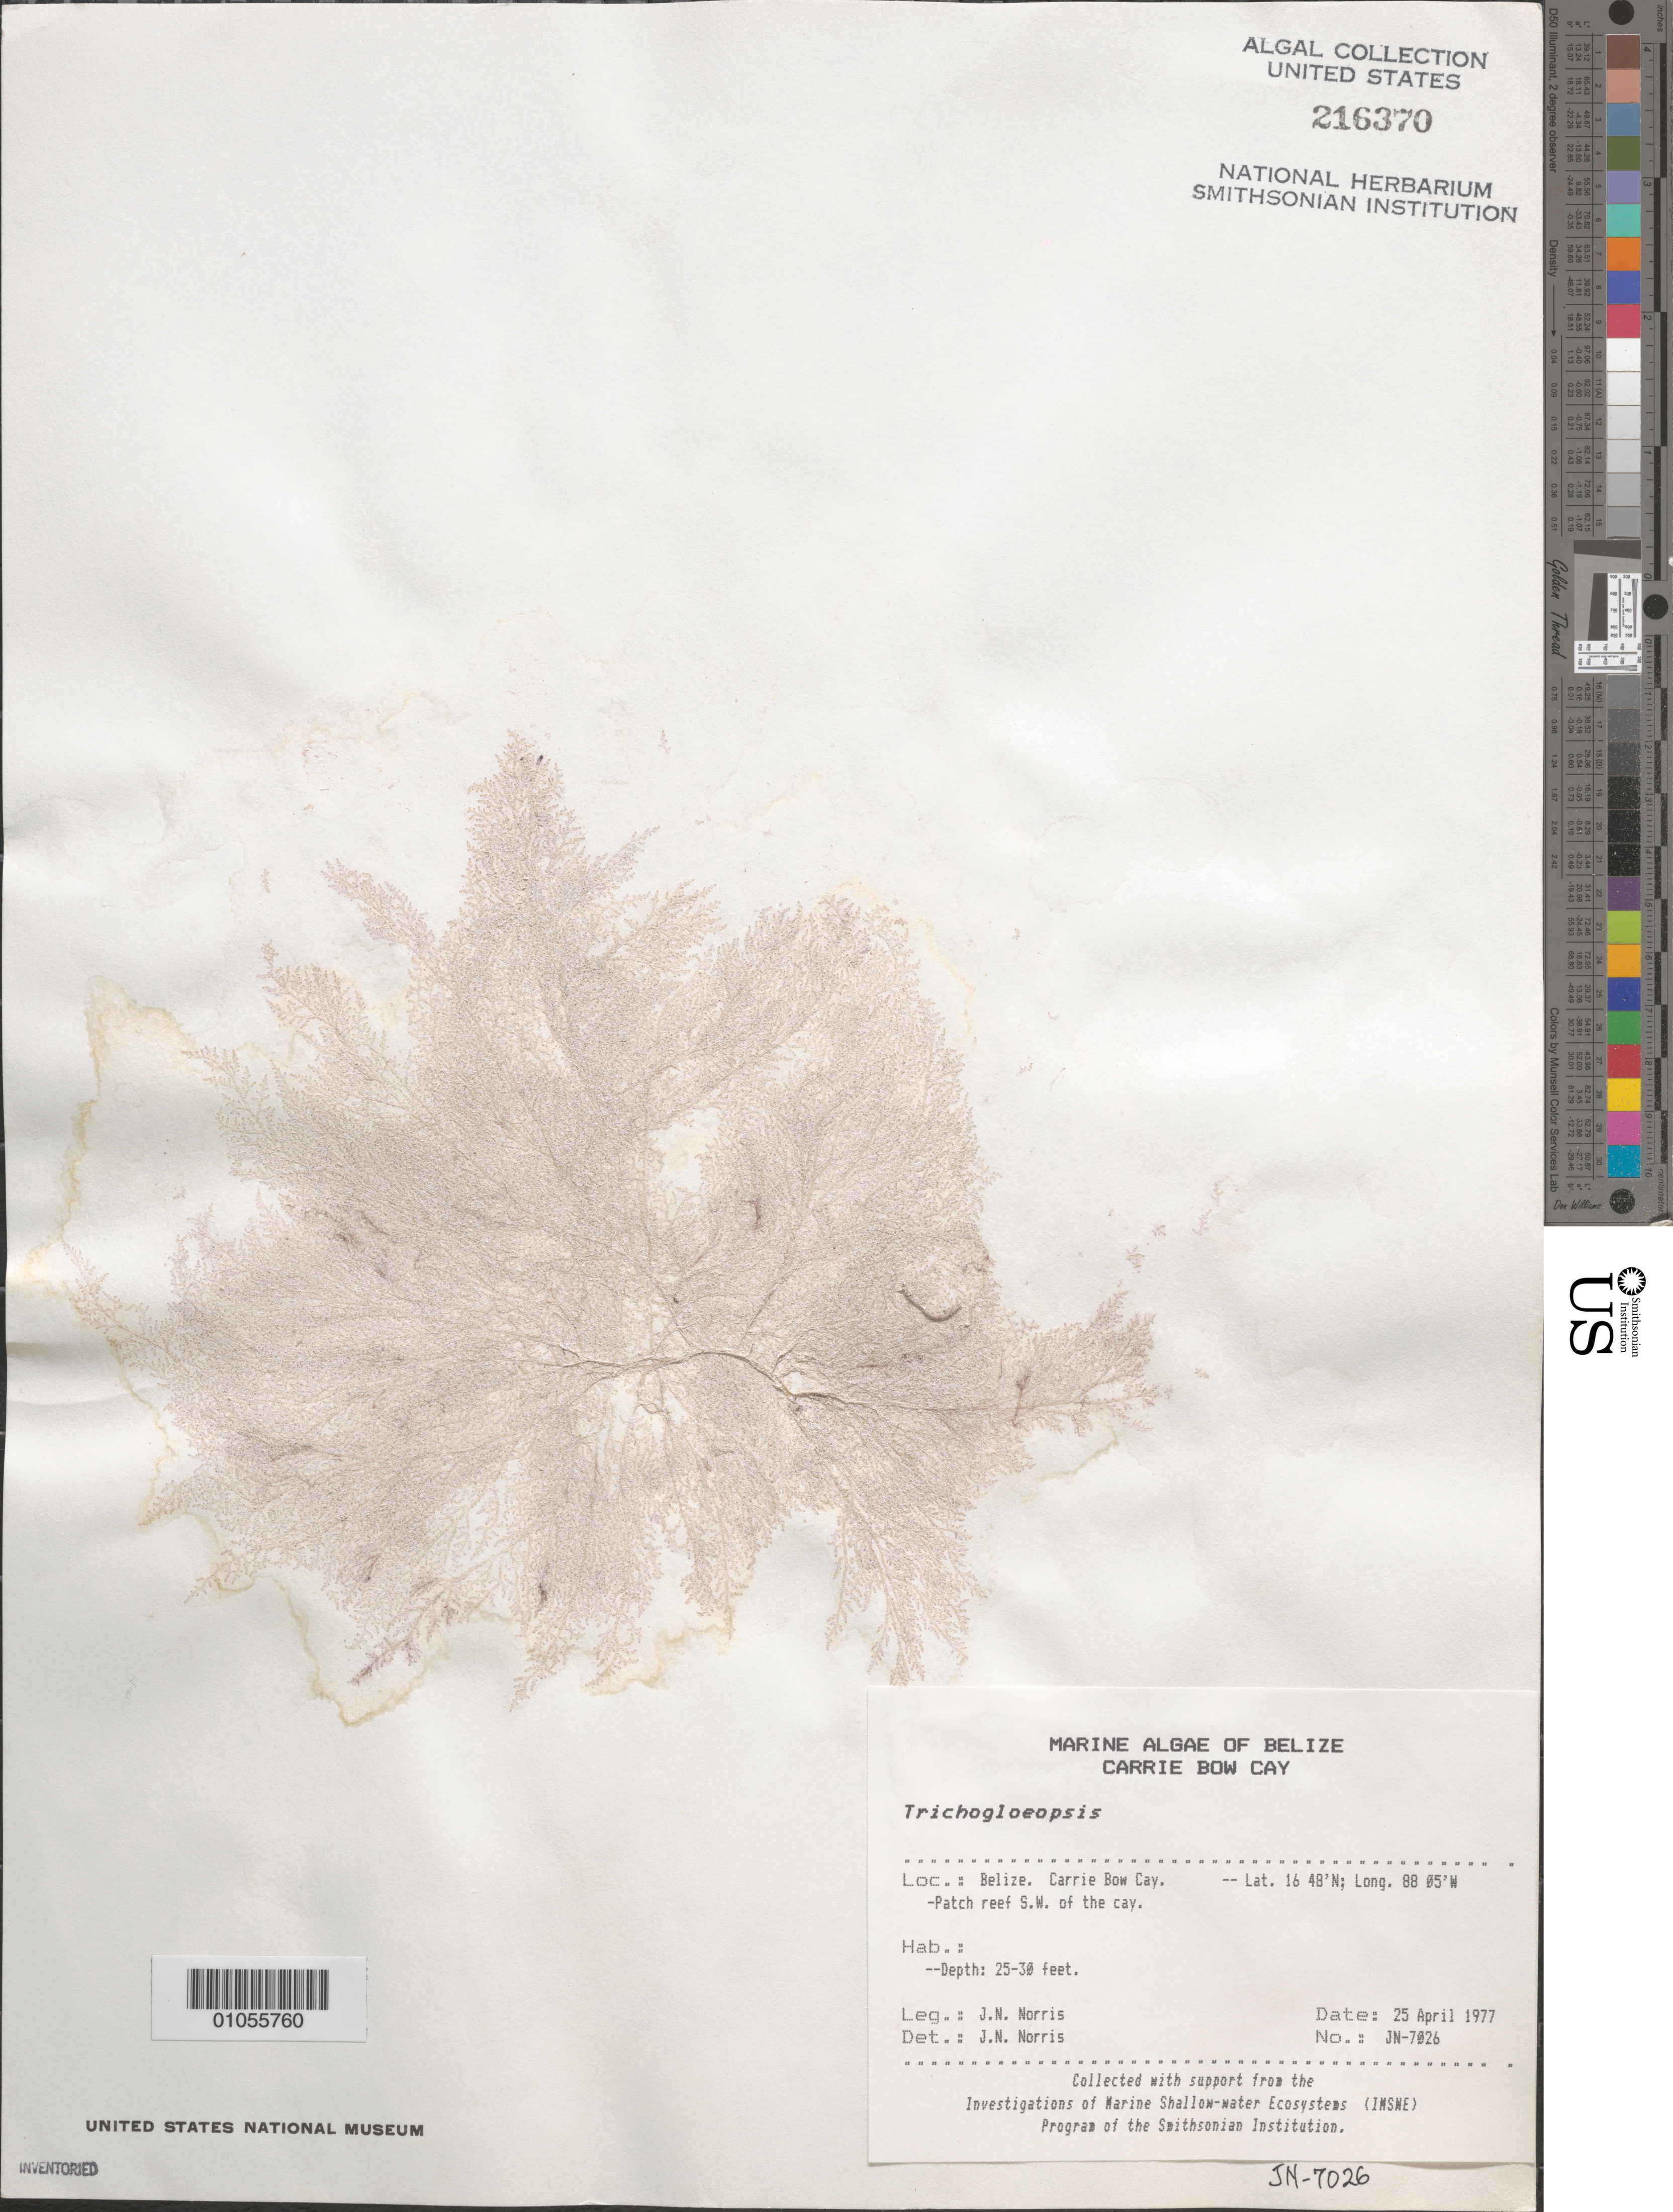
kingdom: Plantae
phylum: Rhodophyta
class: Florideophyceae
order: Nemaliales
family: Liagoraceae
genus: Trichogloeopsis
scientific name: Trichogloeopsis sp.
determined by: Norris, James N.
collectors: J. N. Norris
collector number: JN-7026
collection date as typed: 25 Apr 1977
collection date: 1977-04-25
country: Belize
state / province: Stann Creek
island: Carrie Bow Cay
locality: Patch reef southwest of Carrie Bow Cay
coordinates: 16 48'N, 88 05'W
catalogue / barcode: US 216370